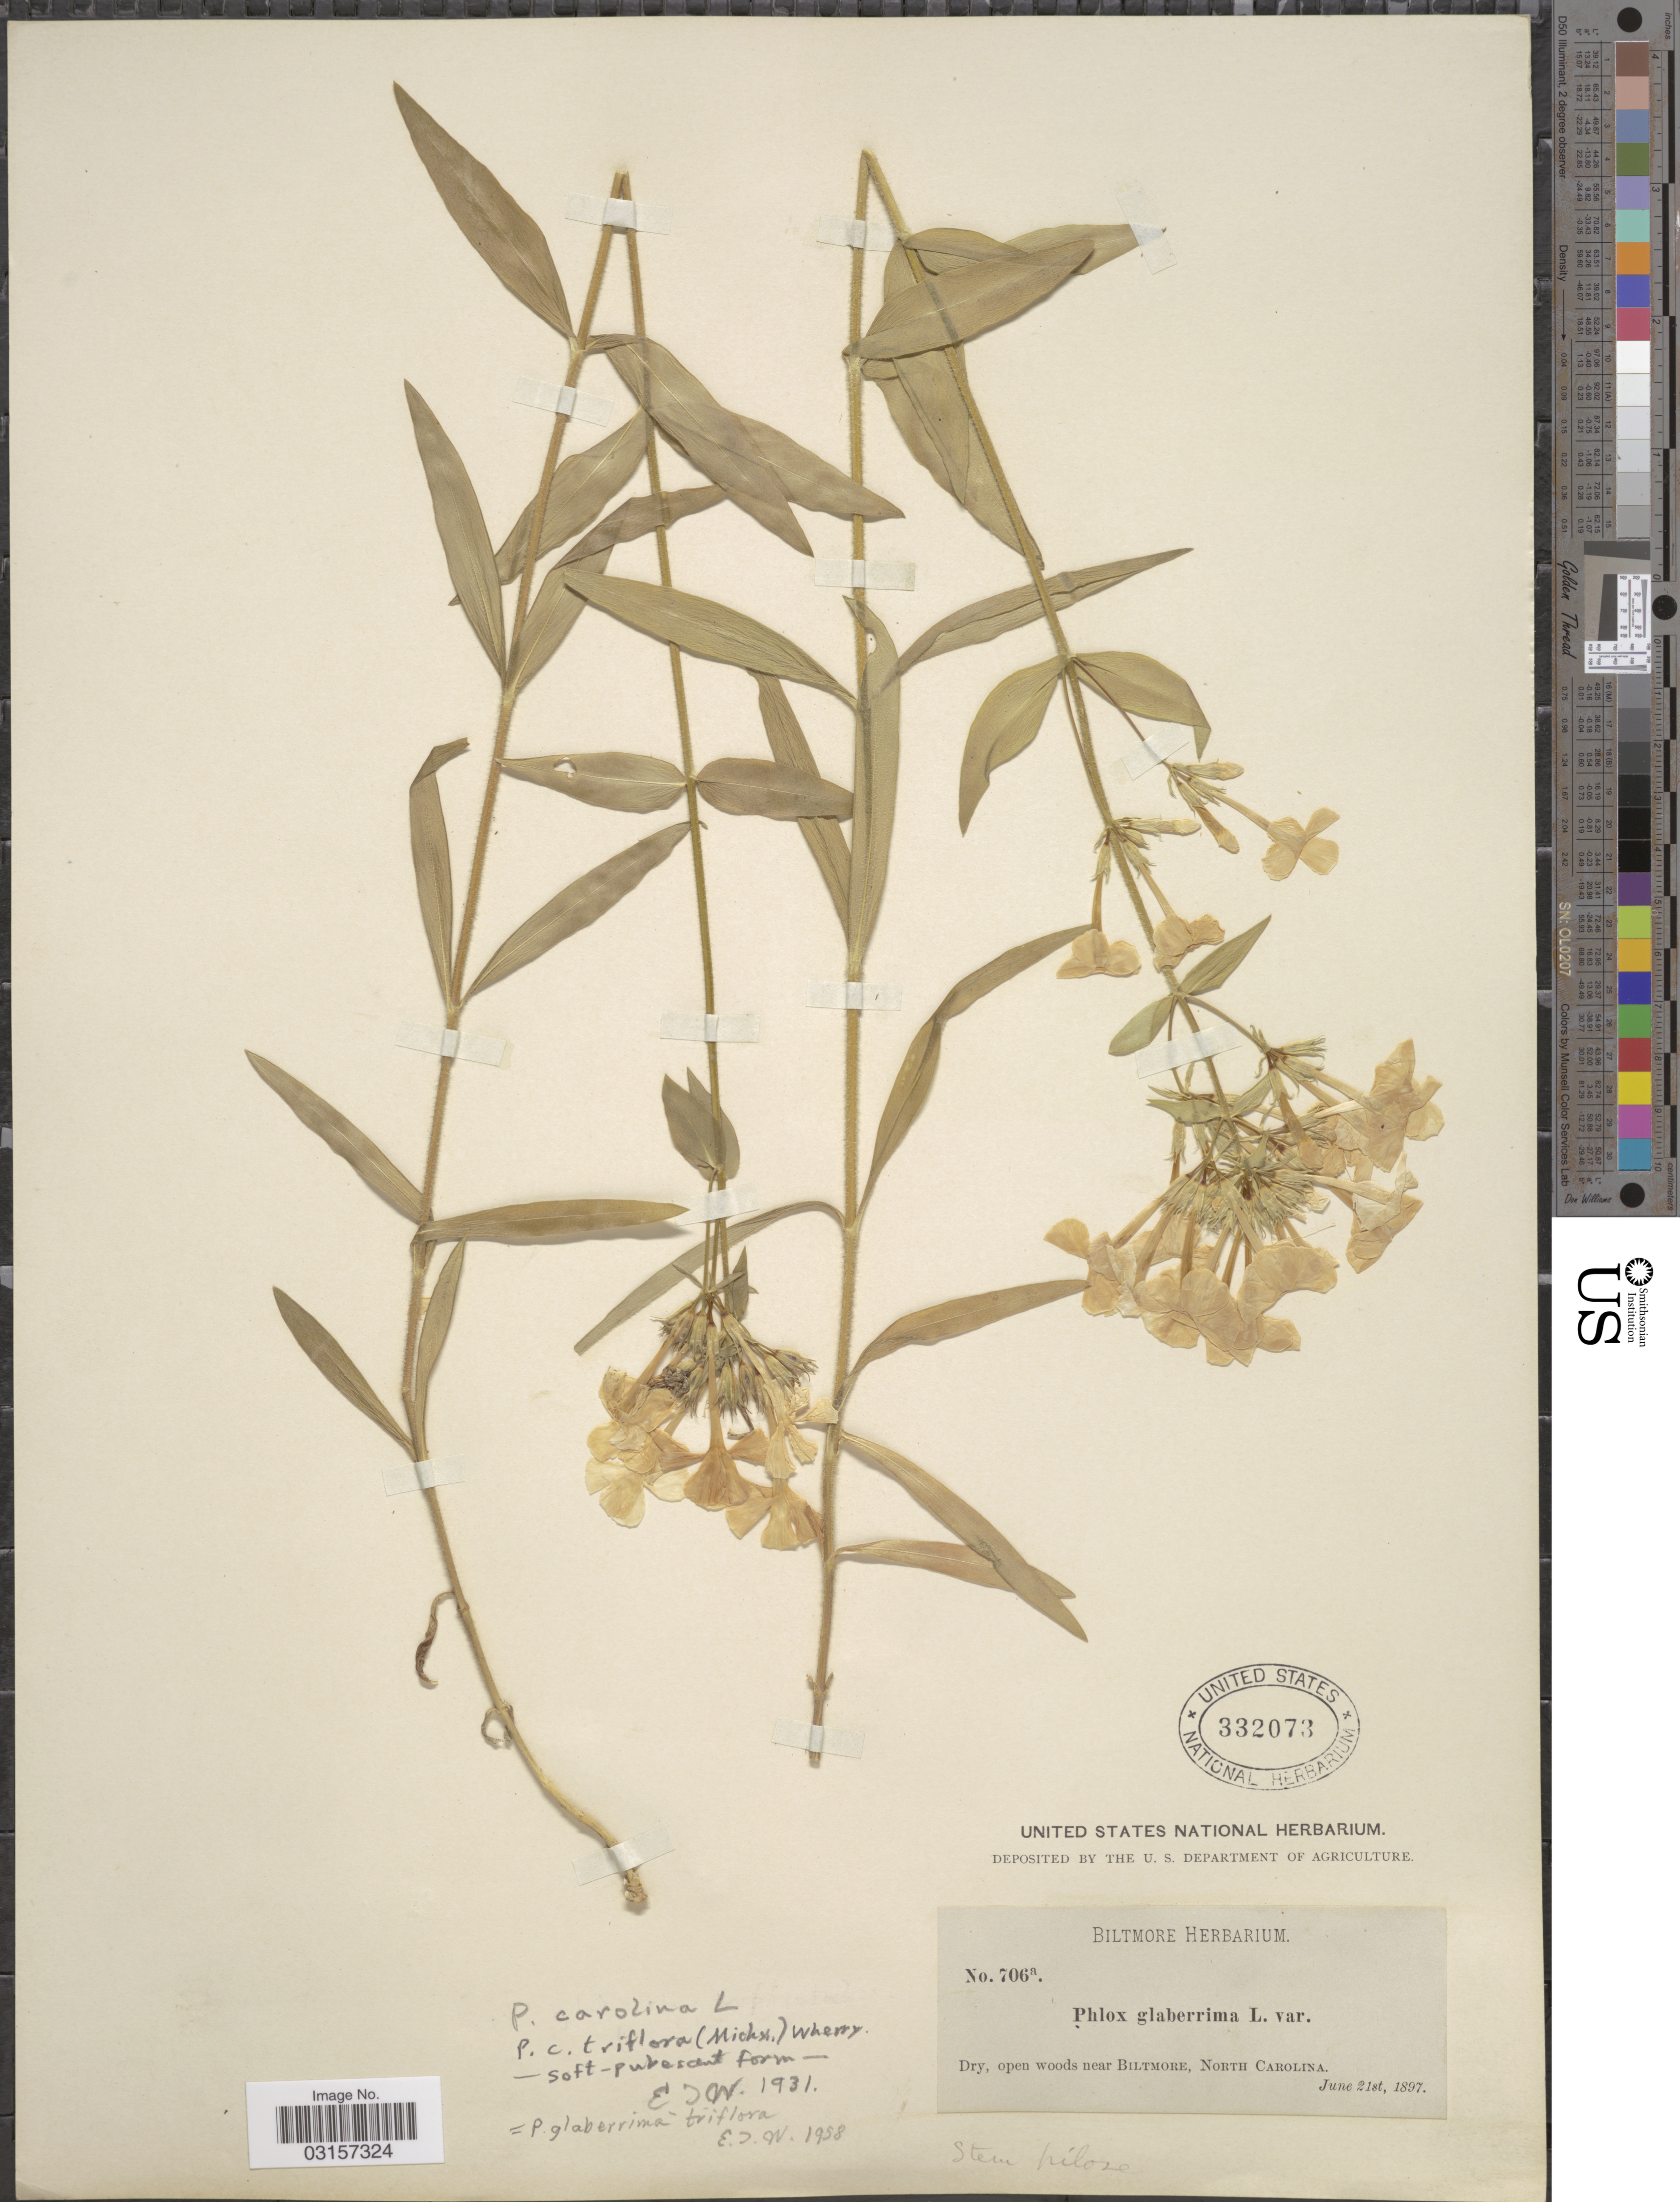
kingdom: Plantae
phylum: Tracheophyta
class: Magnoliopsida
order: Ericales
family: Polemoniaceae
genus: Phlox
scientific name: Phlox glaberrima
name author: L.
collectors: ex herb. Biltmore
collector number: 706a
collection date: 1897-06-21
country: United States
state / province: North Carolina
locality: Dry, open woods near Biltmore.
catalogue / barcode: US 332073